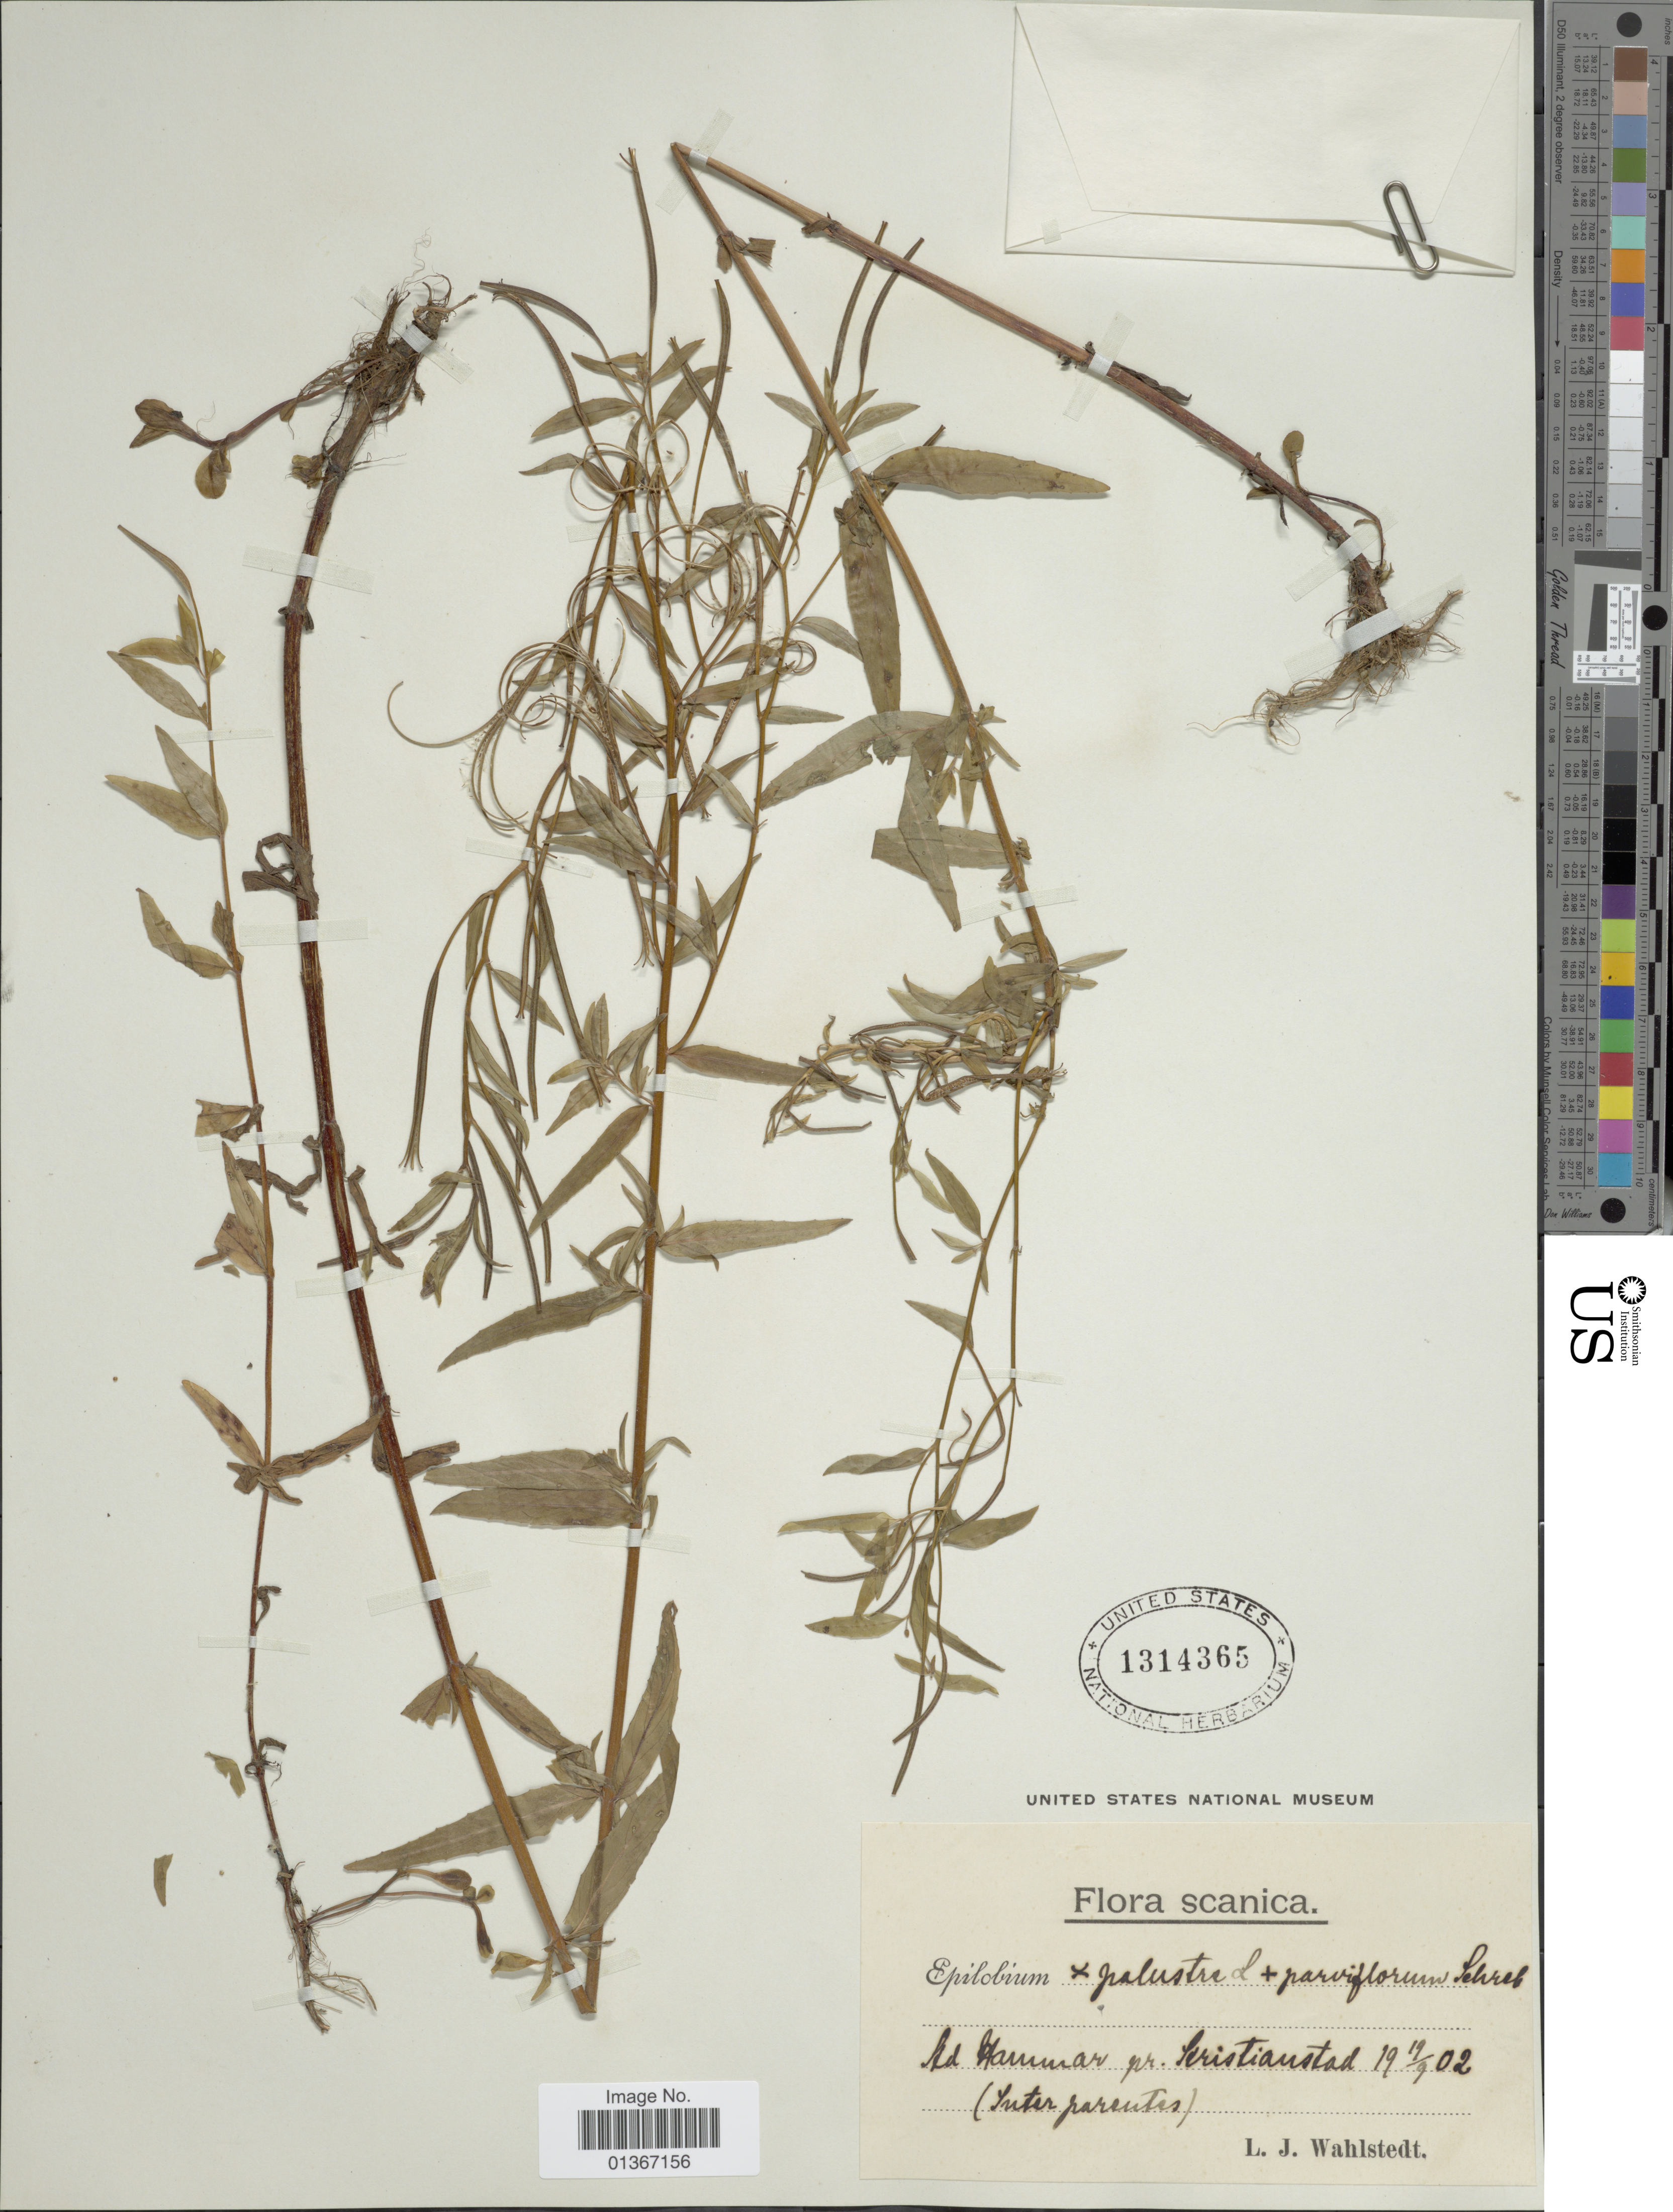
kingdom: Plantae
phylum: Tracheophyta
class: Magnoliopsida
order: Myrtales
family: Onagraceae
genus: Epilobium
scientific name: Epilobium palustre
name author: L.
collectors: L. J. Wahlstedt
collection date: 1902-09-19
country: Norway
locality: Scanica. Ad Harmmar pr. Kristianstad (Inter parentes).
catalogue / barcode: US 1314365